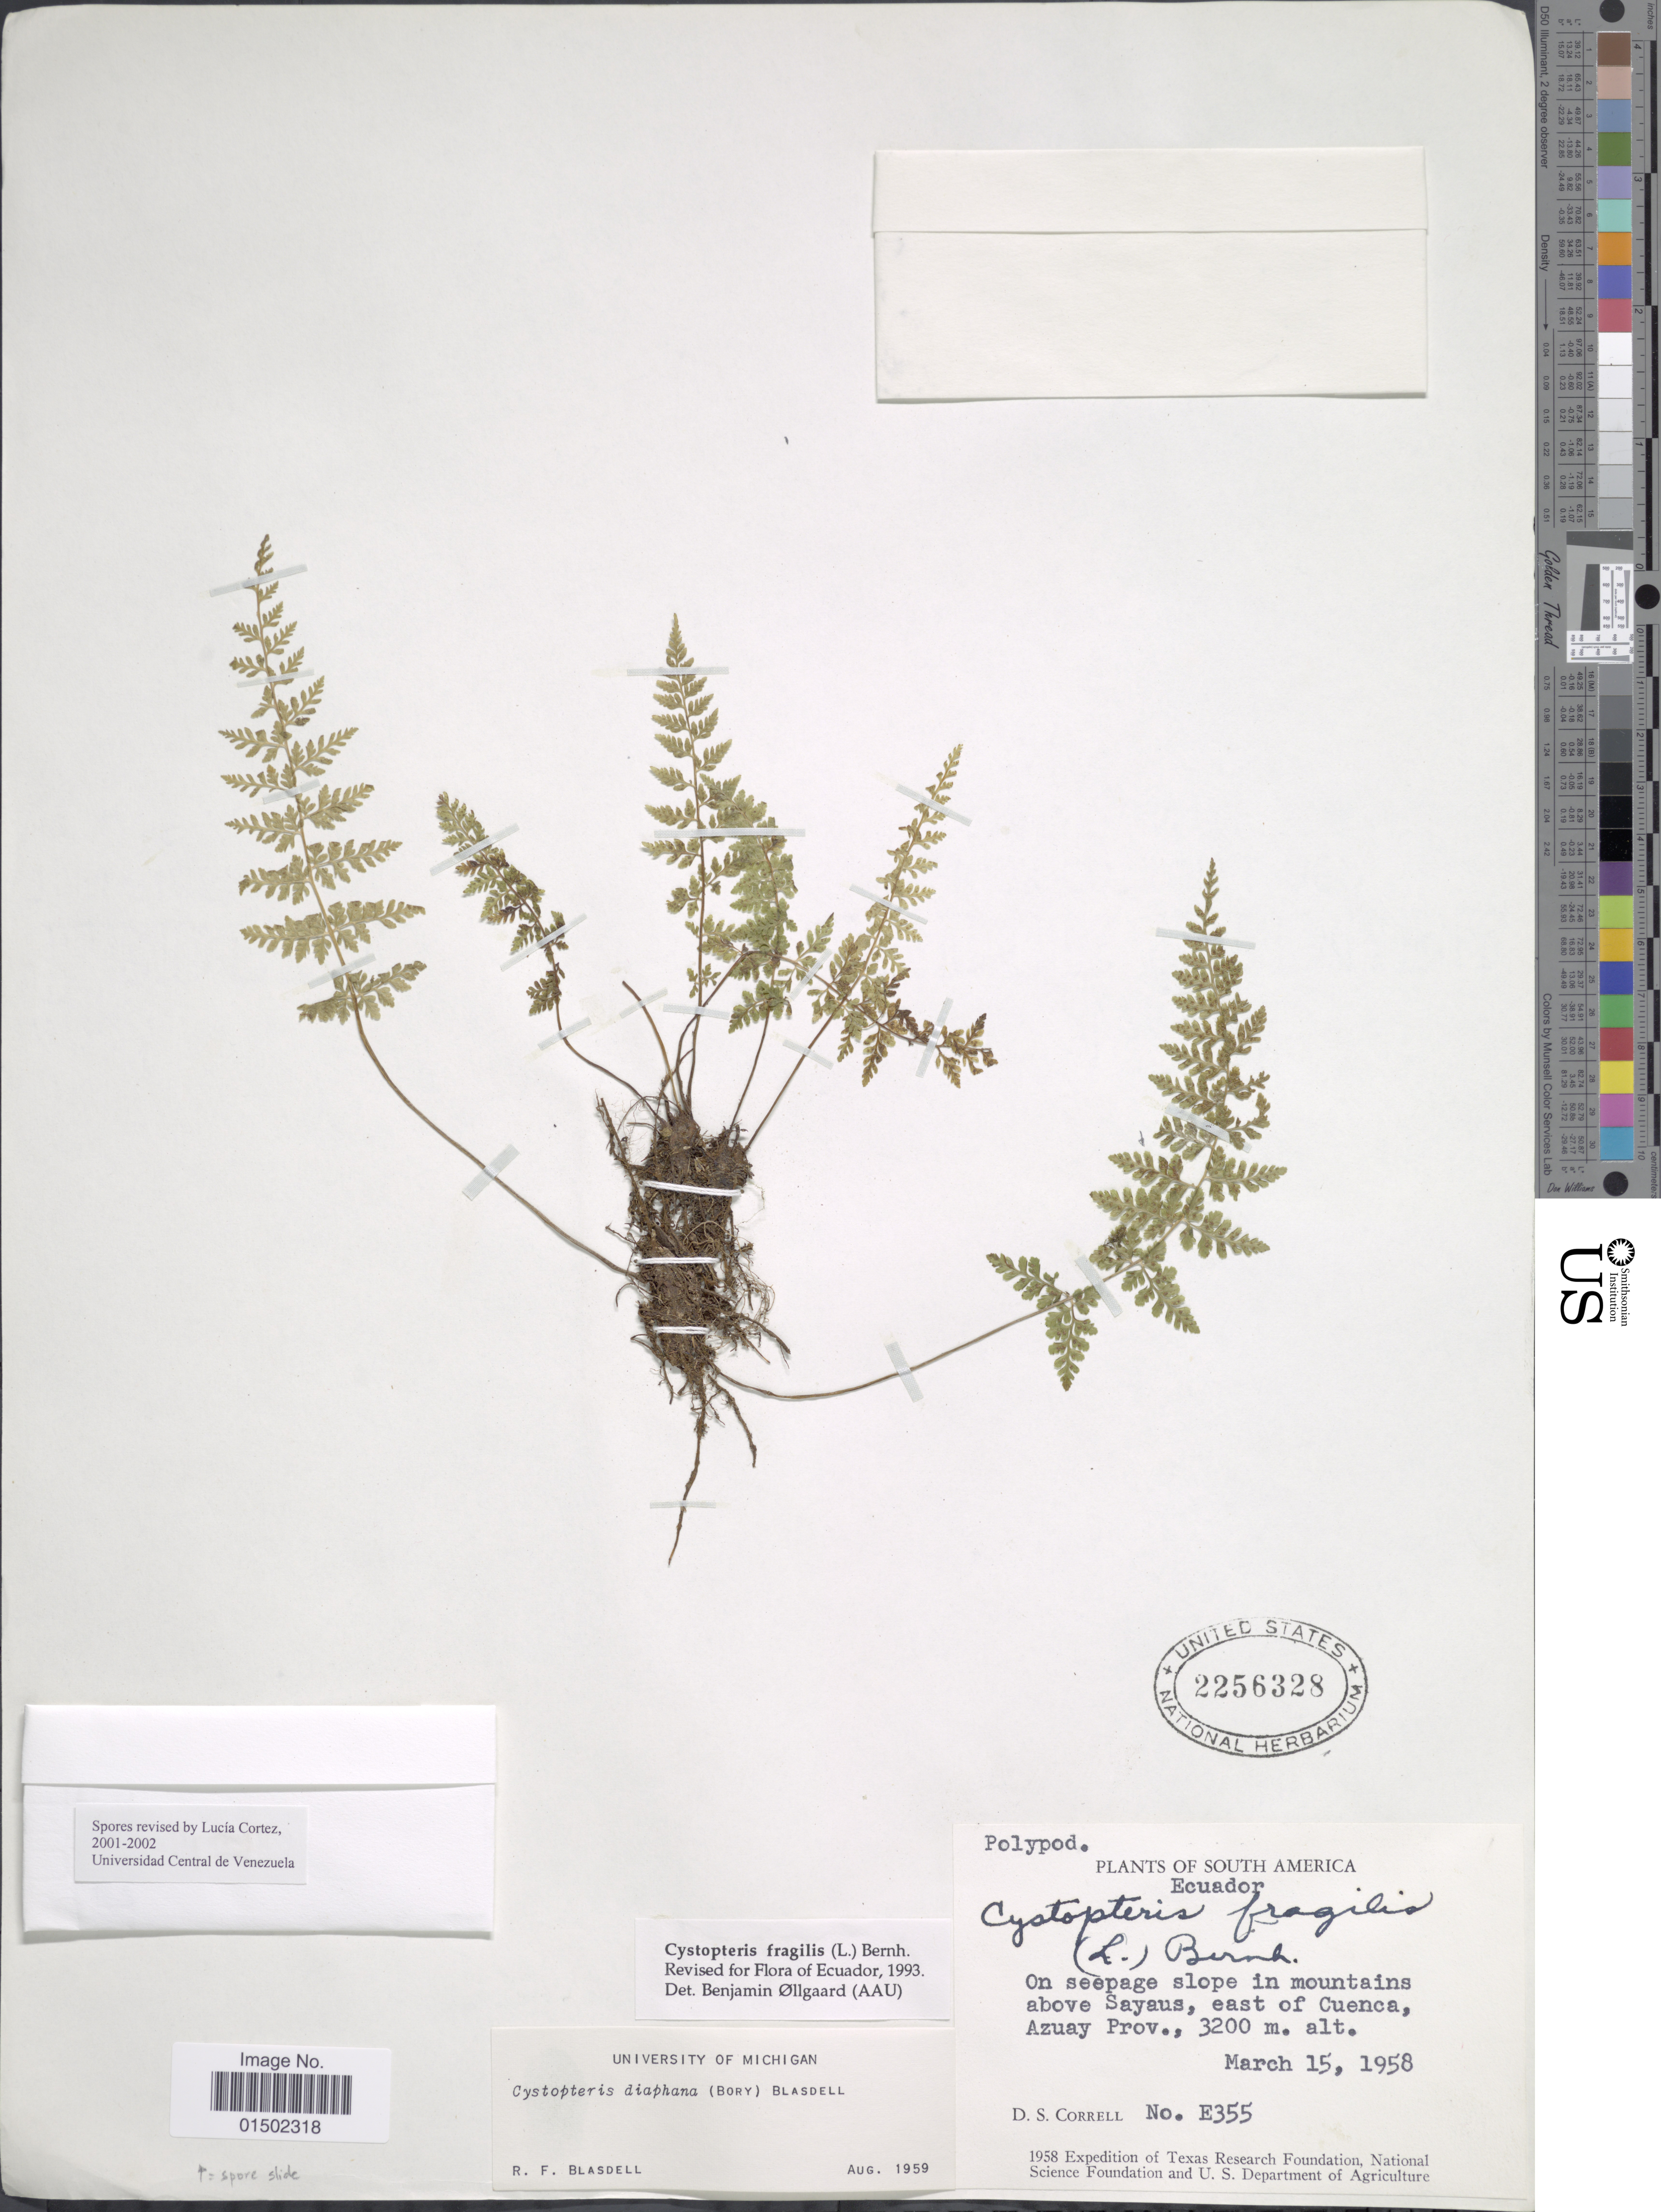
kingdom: Plantae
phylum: Tracheophyta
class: Polypodiopsida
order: Polypodiales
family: Cystopteridaceae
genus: Cystopteris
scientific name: Cystopteris fragilis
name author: (L.) Bernh.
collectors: D. S. Correll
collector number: E355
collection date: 1958-03-15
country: Ecuador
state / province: Azuay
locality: South America. On seepage slope in mountains above Sayaus, east of Cuenca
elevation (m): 3200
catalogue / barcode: US 2256328